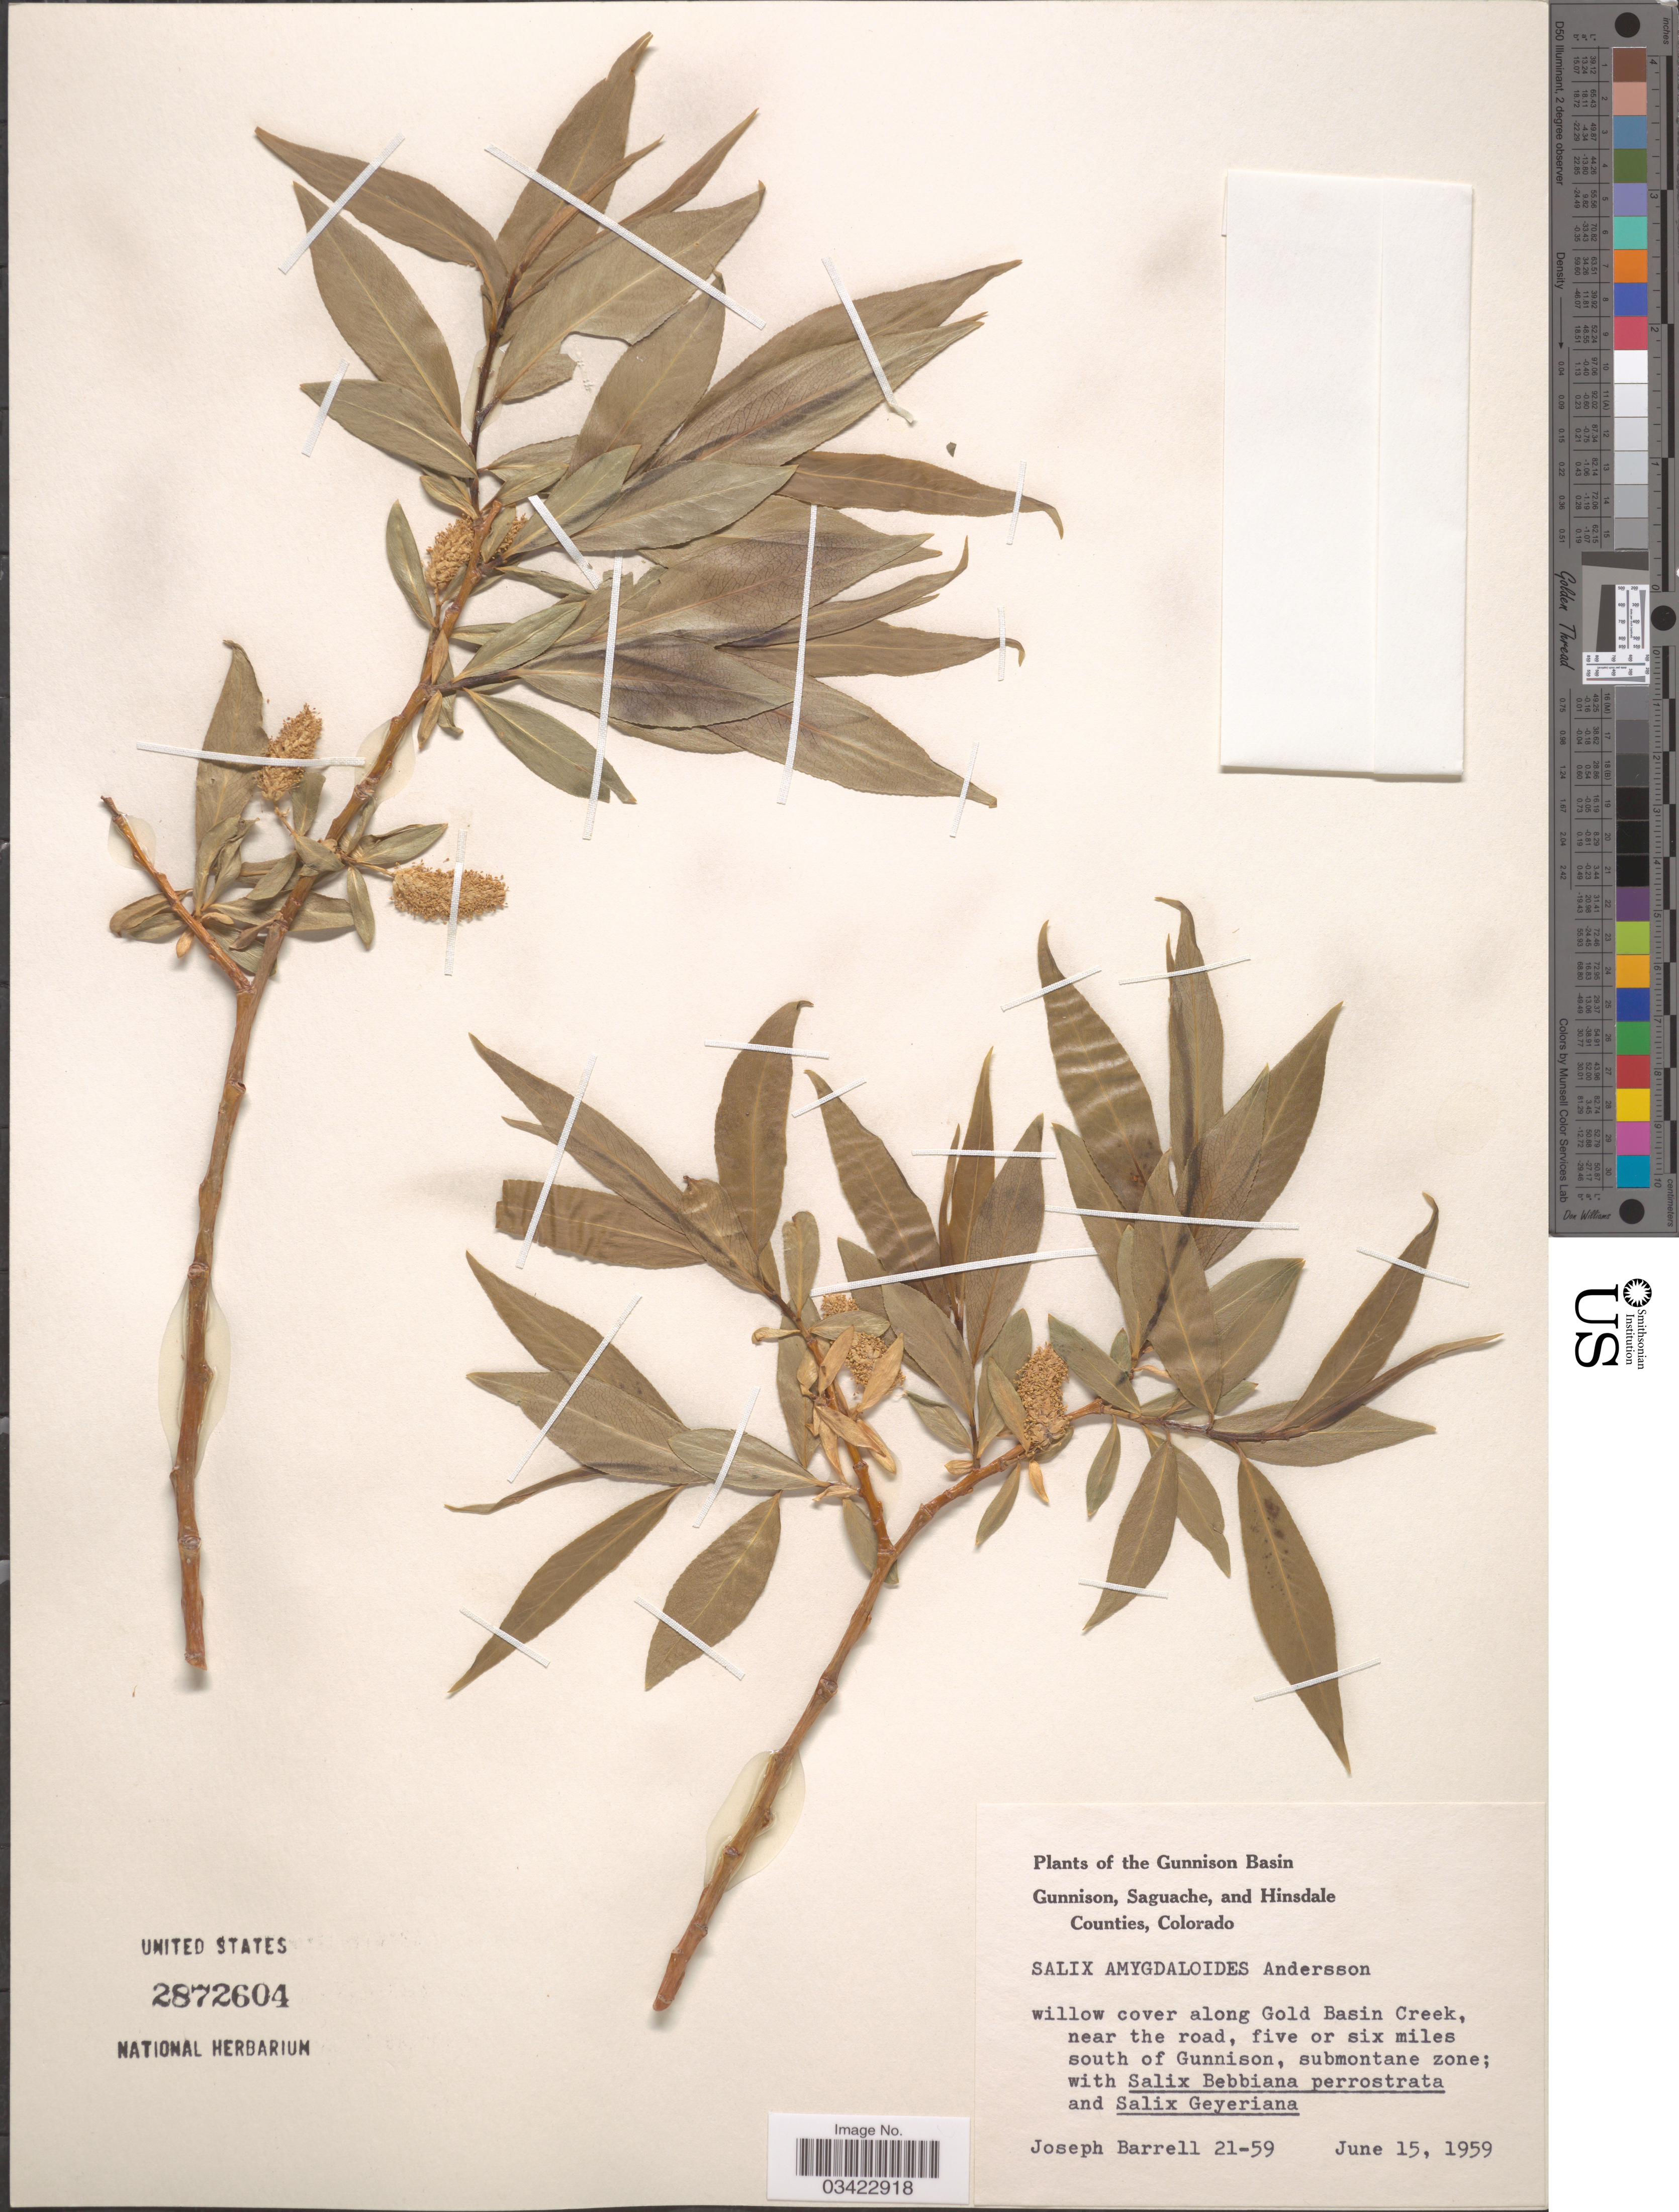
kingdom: Plantae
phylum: Tracheophyta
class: Magnoliopsida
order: Malpighiales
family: Salicaceae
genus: Salix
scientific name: Salix amygdaloides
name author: Andersson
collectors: J. Barrell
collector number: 21-59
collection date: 1959-06-15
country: United States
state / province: Colorado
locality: The Gunnison Basin. Along Gold Basin Creek, near the road, five or six miles south of Gunnison.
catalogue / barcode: US 2872604